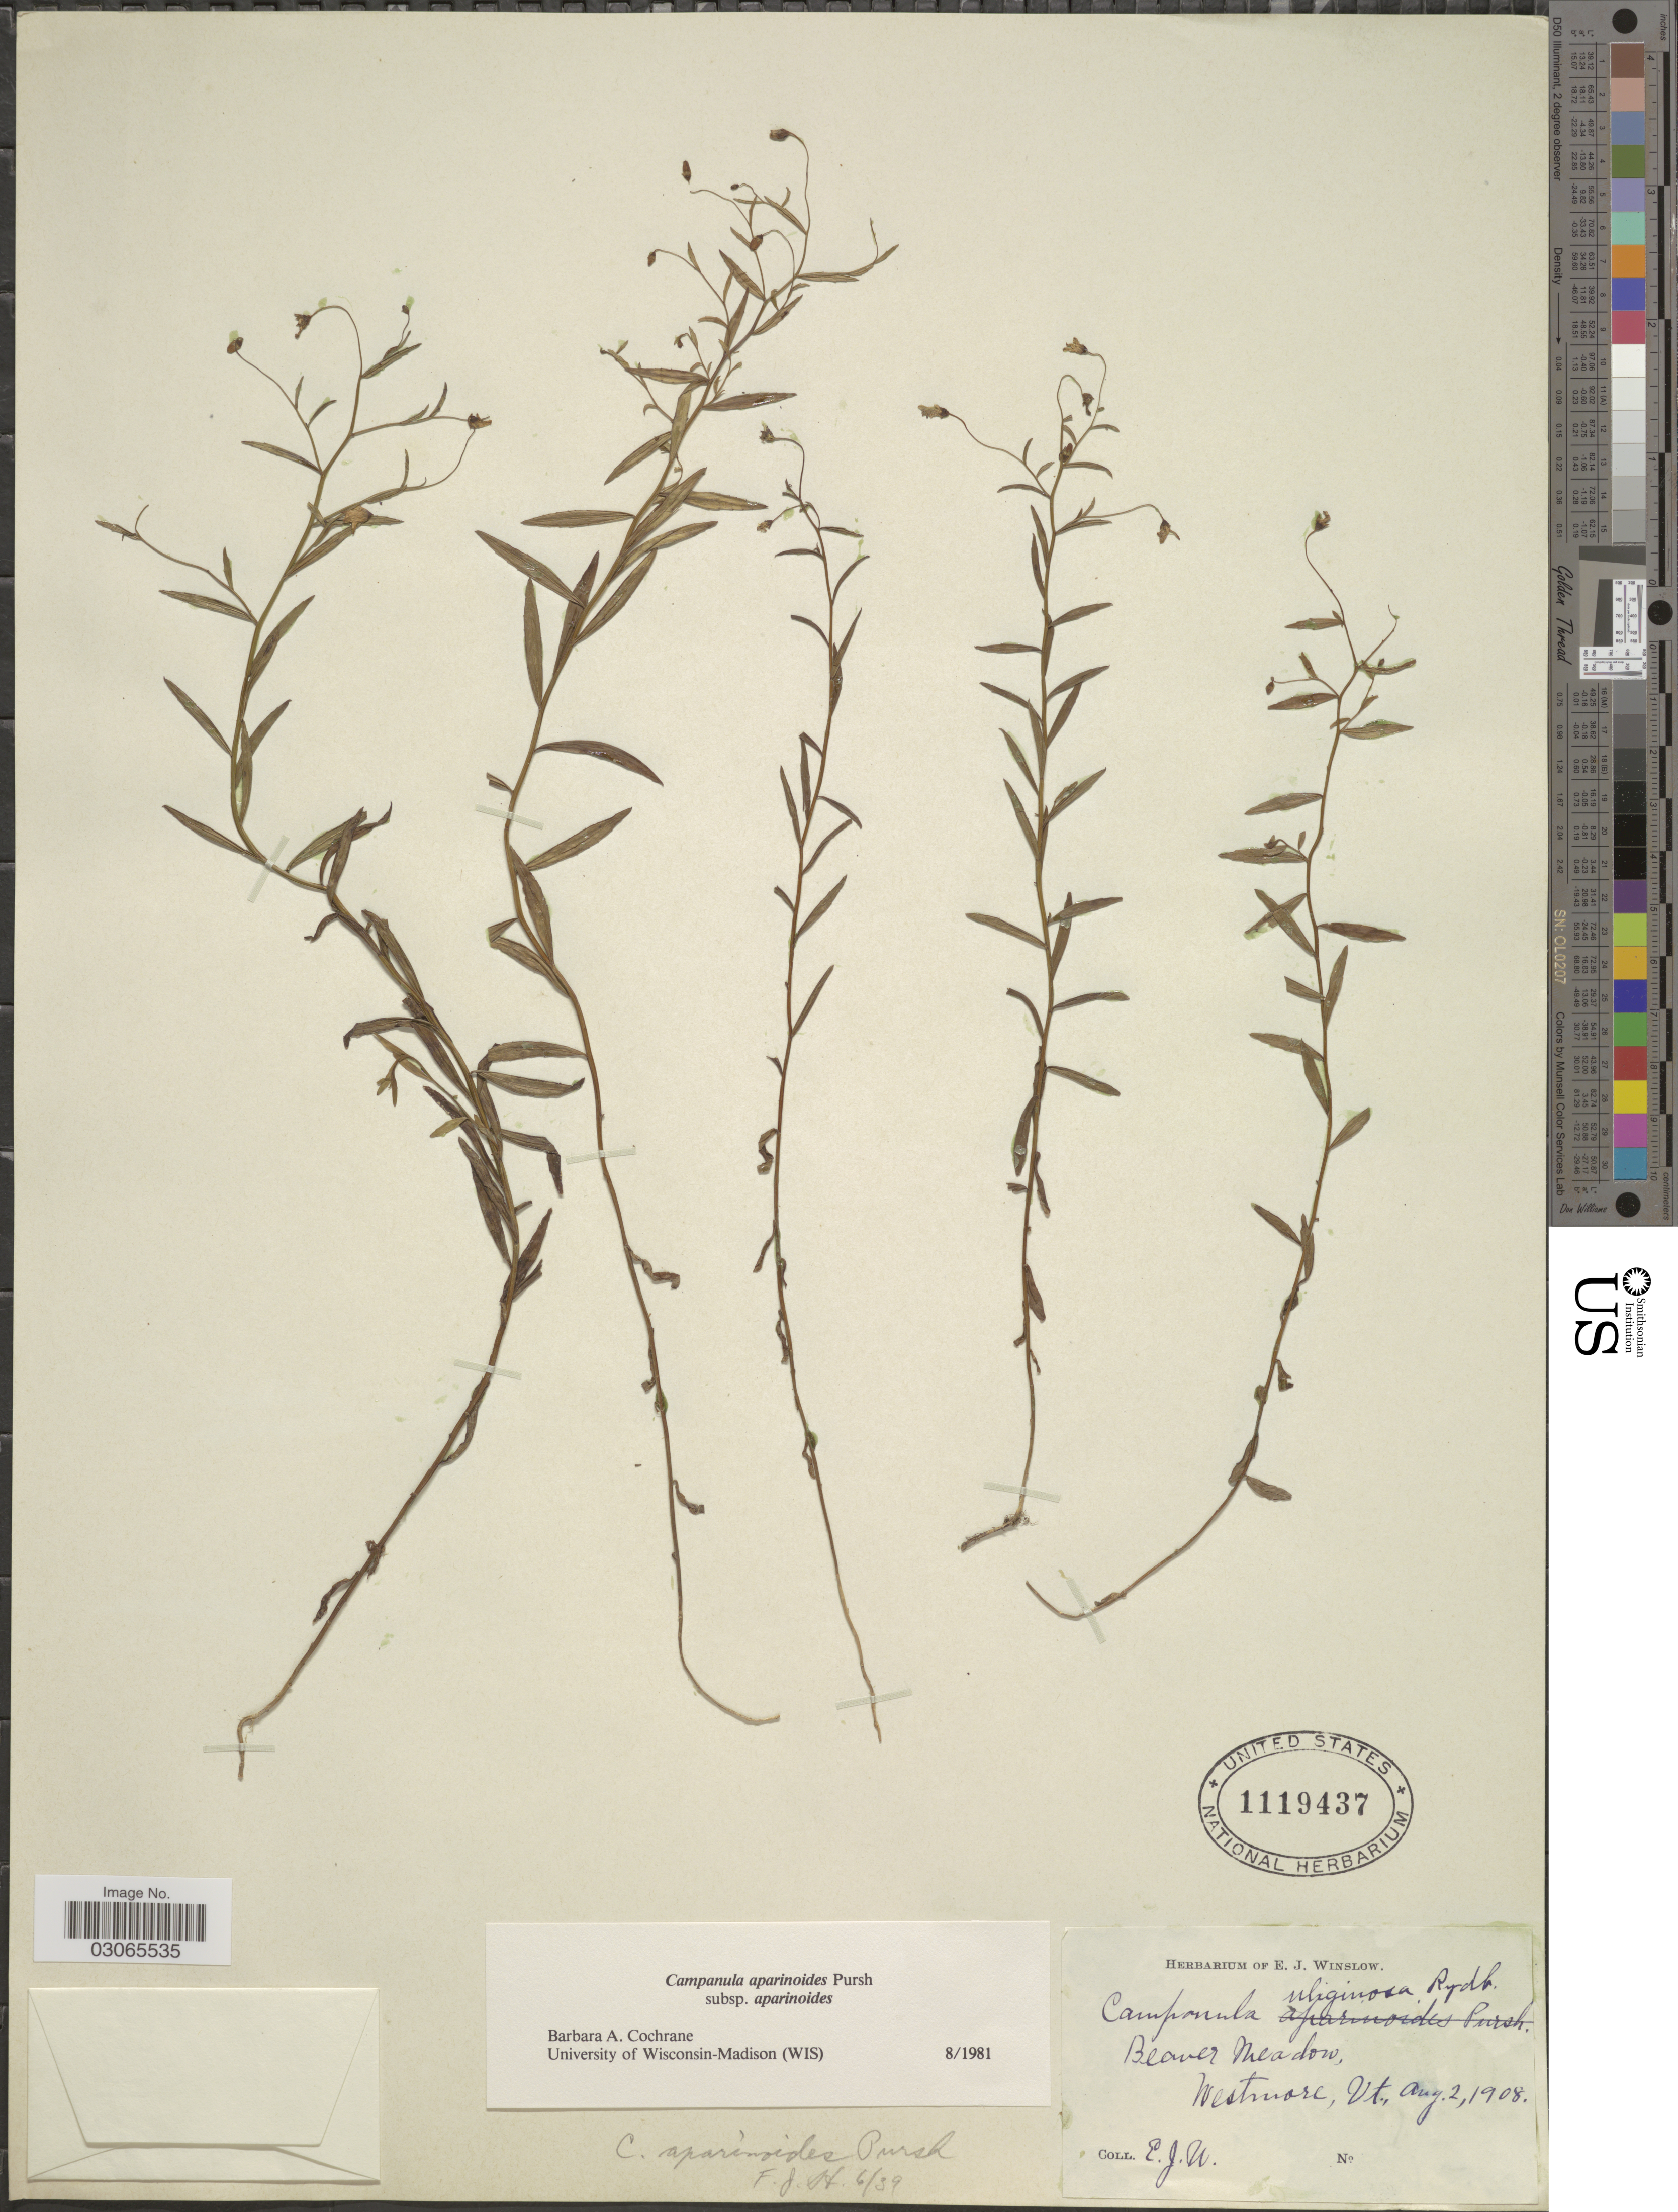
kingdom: Plantae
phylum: Tracheophyta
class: Magnoliopsida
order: Asterales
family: Campanulaceae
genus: Campanula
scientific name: Campanula aparinoides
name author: Pursh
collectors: E. Winslow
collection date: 1908-08-02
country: United States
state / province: Vermont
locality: Beaver Meadow, Westmore.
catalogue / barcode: US 1119437